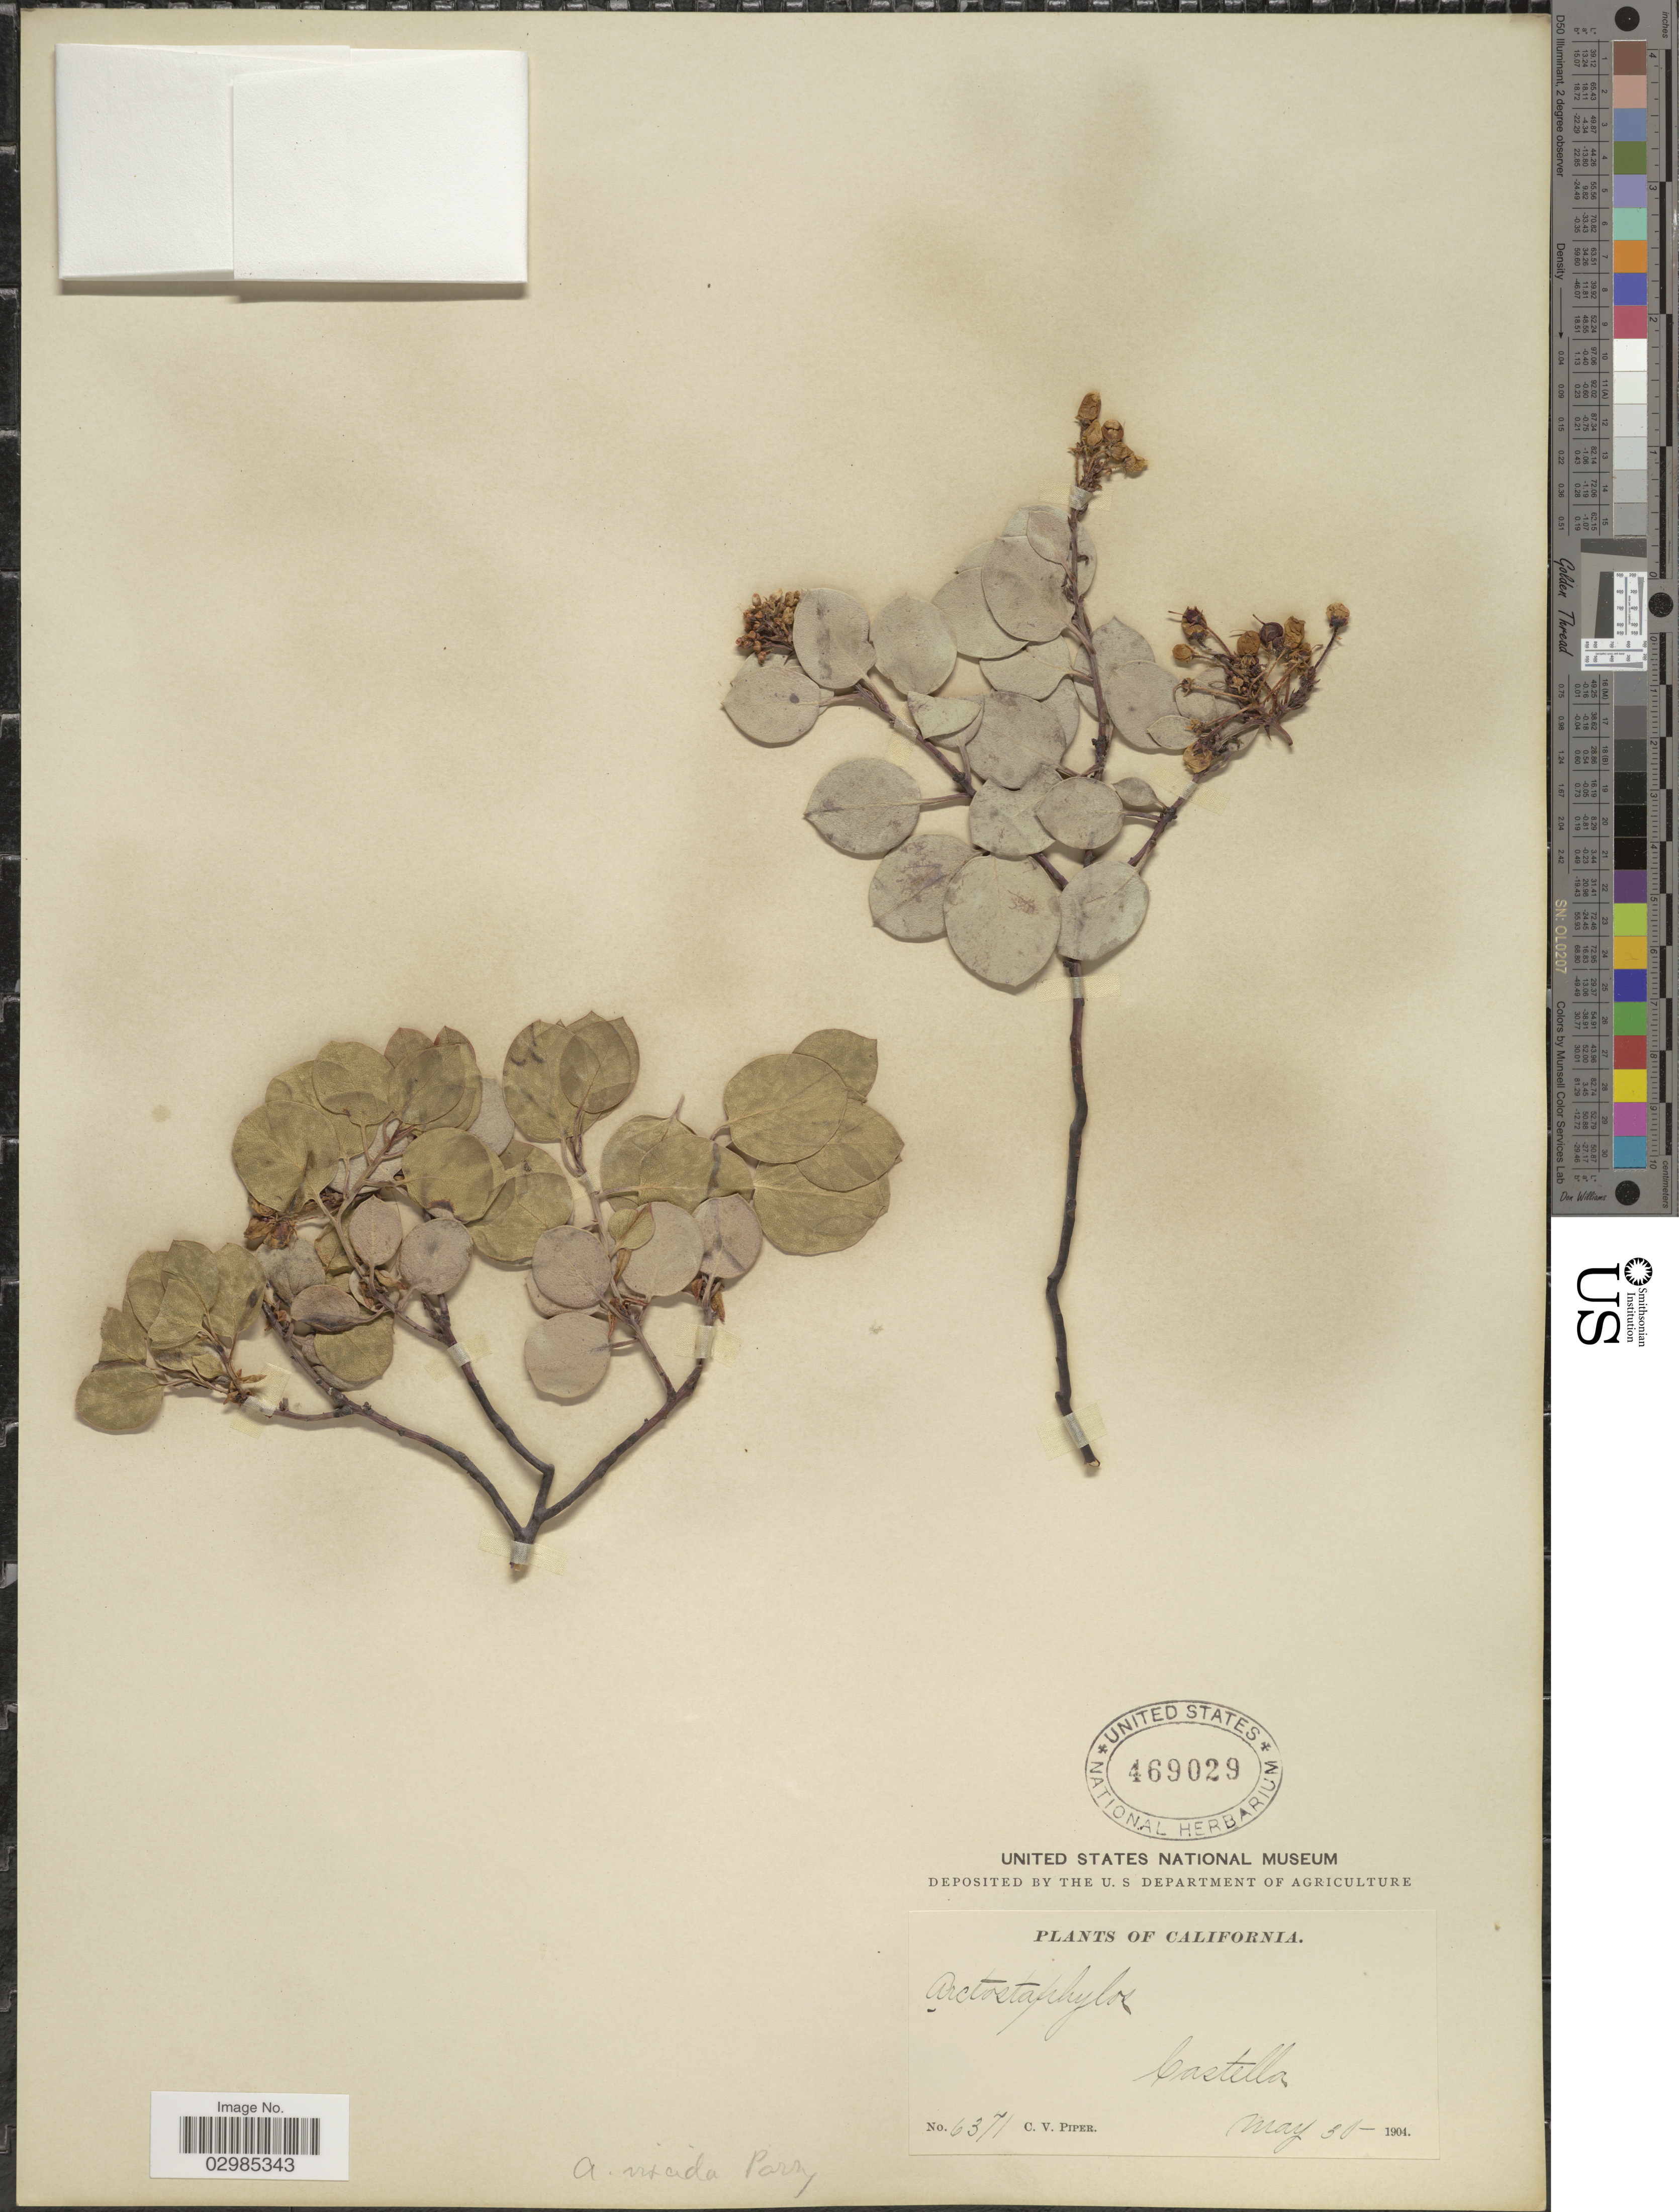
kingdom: Plantae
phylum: Tracheophyta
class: Magnoliopsida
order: Ericales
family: Ericaceae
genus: Arctostaphylos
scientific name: Arctostaphylos viscida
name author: Parry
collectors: C. V. Piper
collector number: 6371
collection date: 1904-05-30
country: United States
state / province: California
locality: Castella.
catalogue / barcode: US 469029